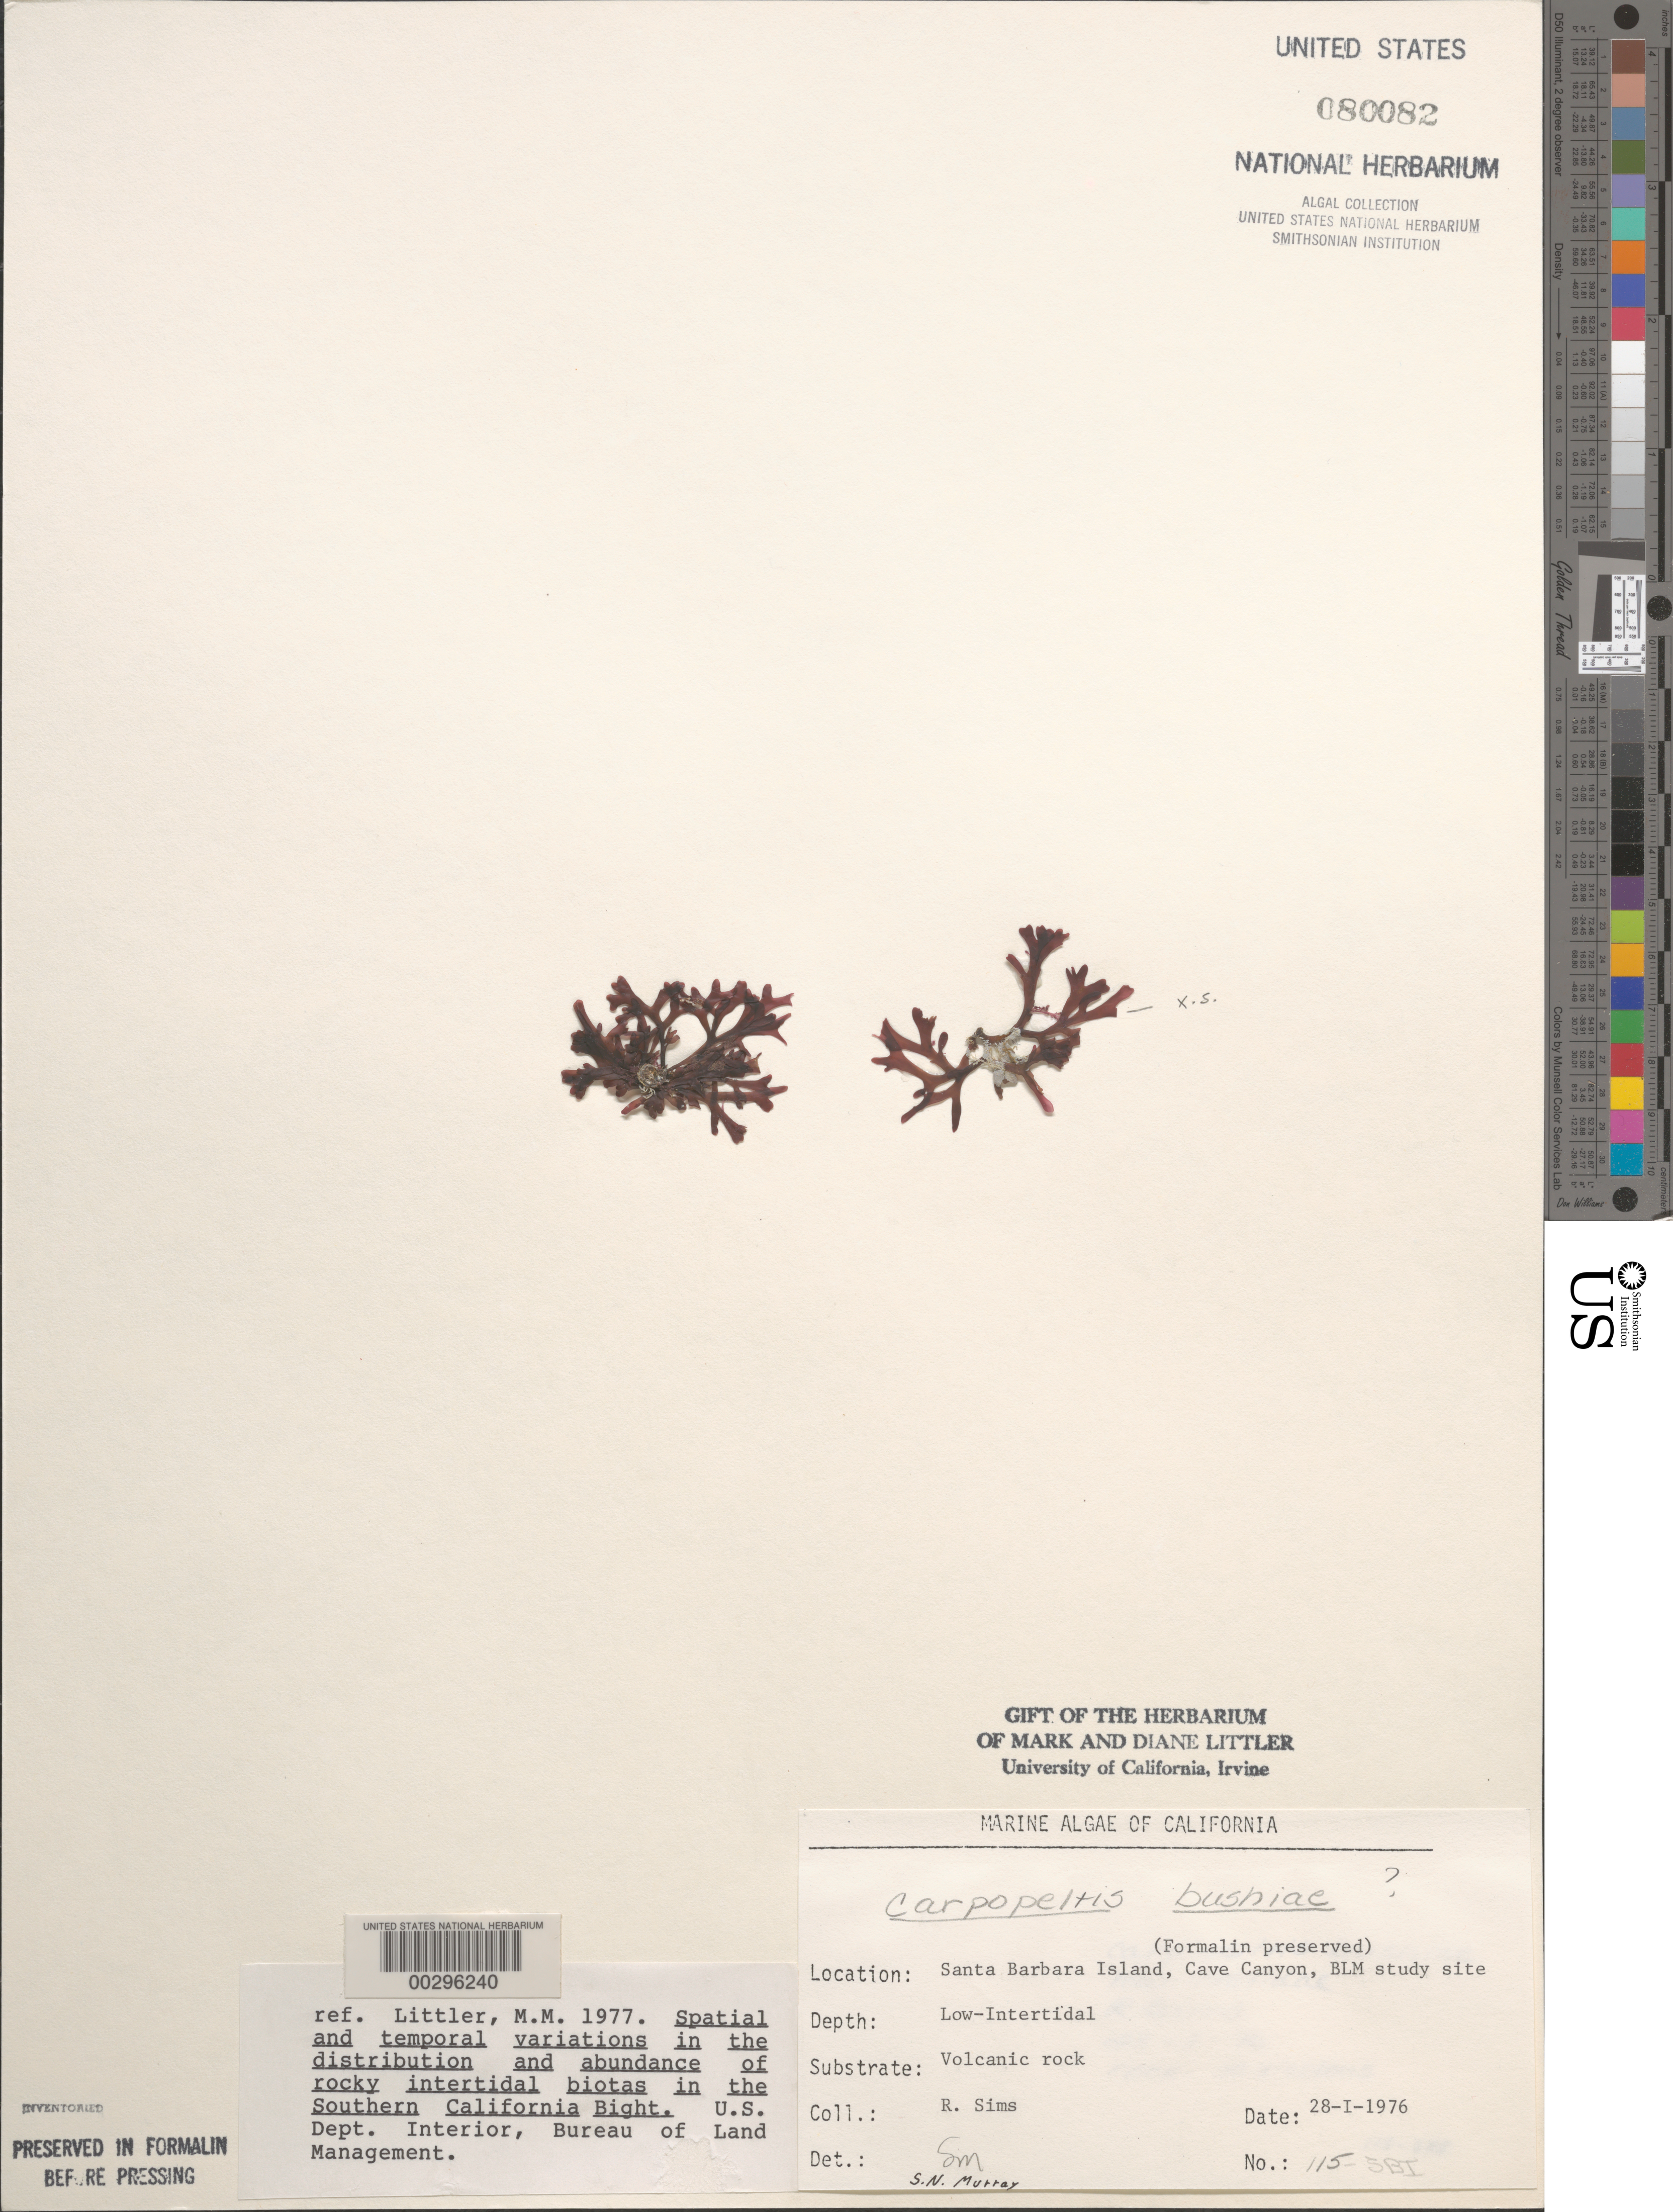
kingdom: Plantae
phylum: Rhodophyta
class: Florideophyceae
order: Halymeniales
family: Halymeniaceae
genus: Carpopeltis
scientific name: Carpopeltis bushiae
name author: (Farl.) Kylin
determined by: Murray, S. N.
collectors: R. H. Sims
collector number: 115-sbi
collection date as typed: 28 Jan 1976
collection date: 1976-01-28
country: United States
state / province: California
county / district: Santa Barbara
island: Santa Barbara Island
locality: Cave Canyon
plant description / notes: BLM-SOCALBIGHT Rocky Intertidal Survey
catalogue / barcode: US 80082